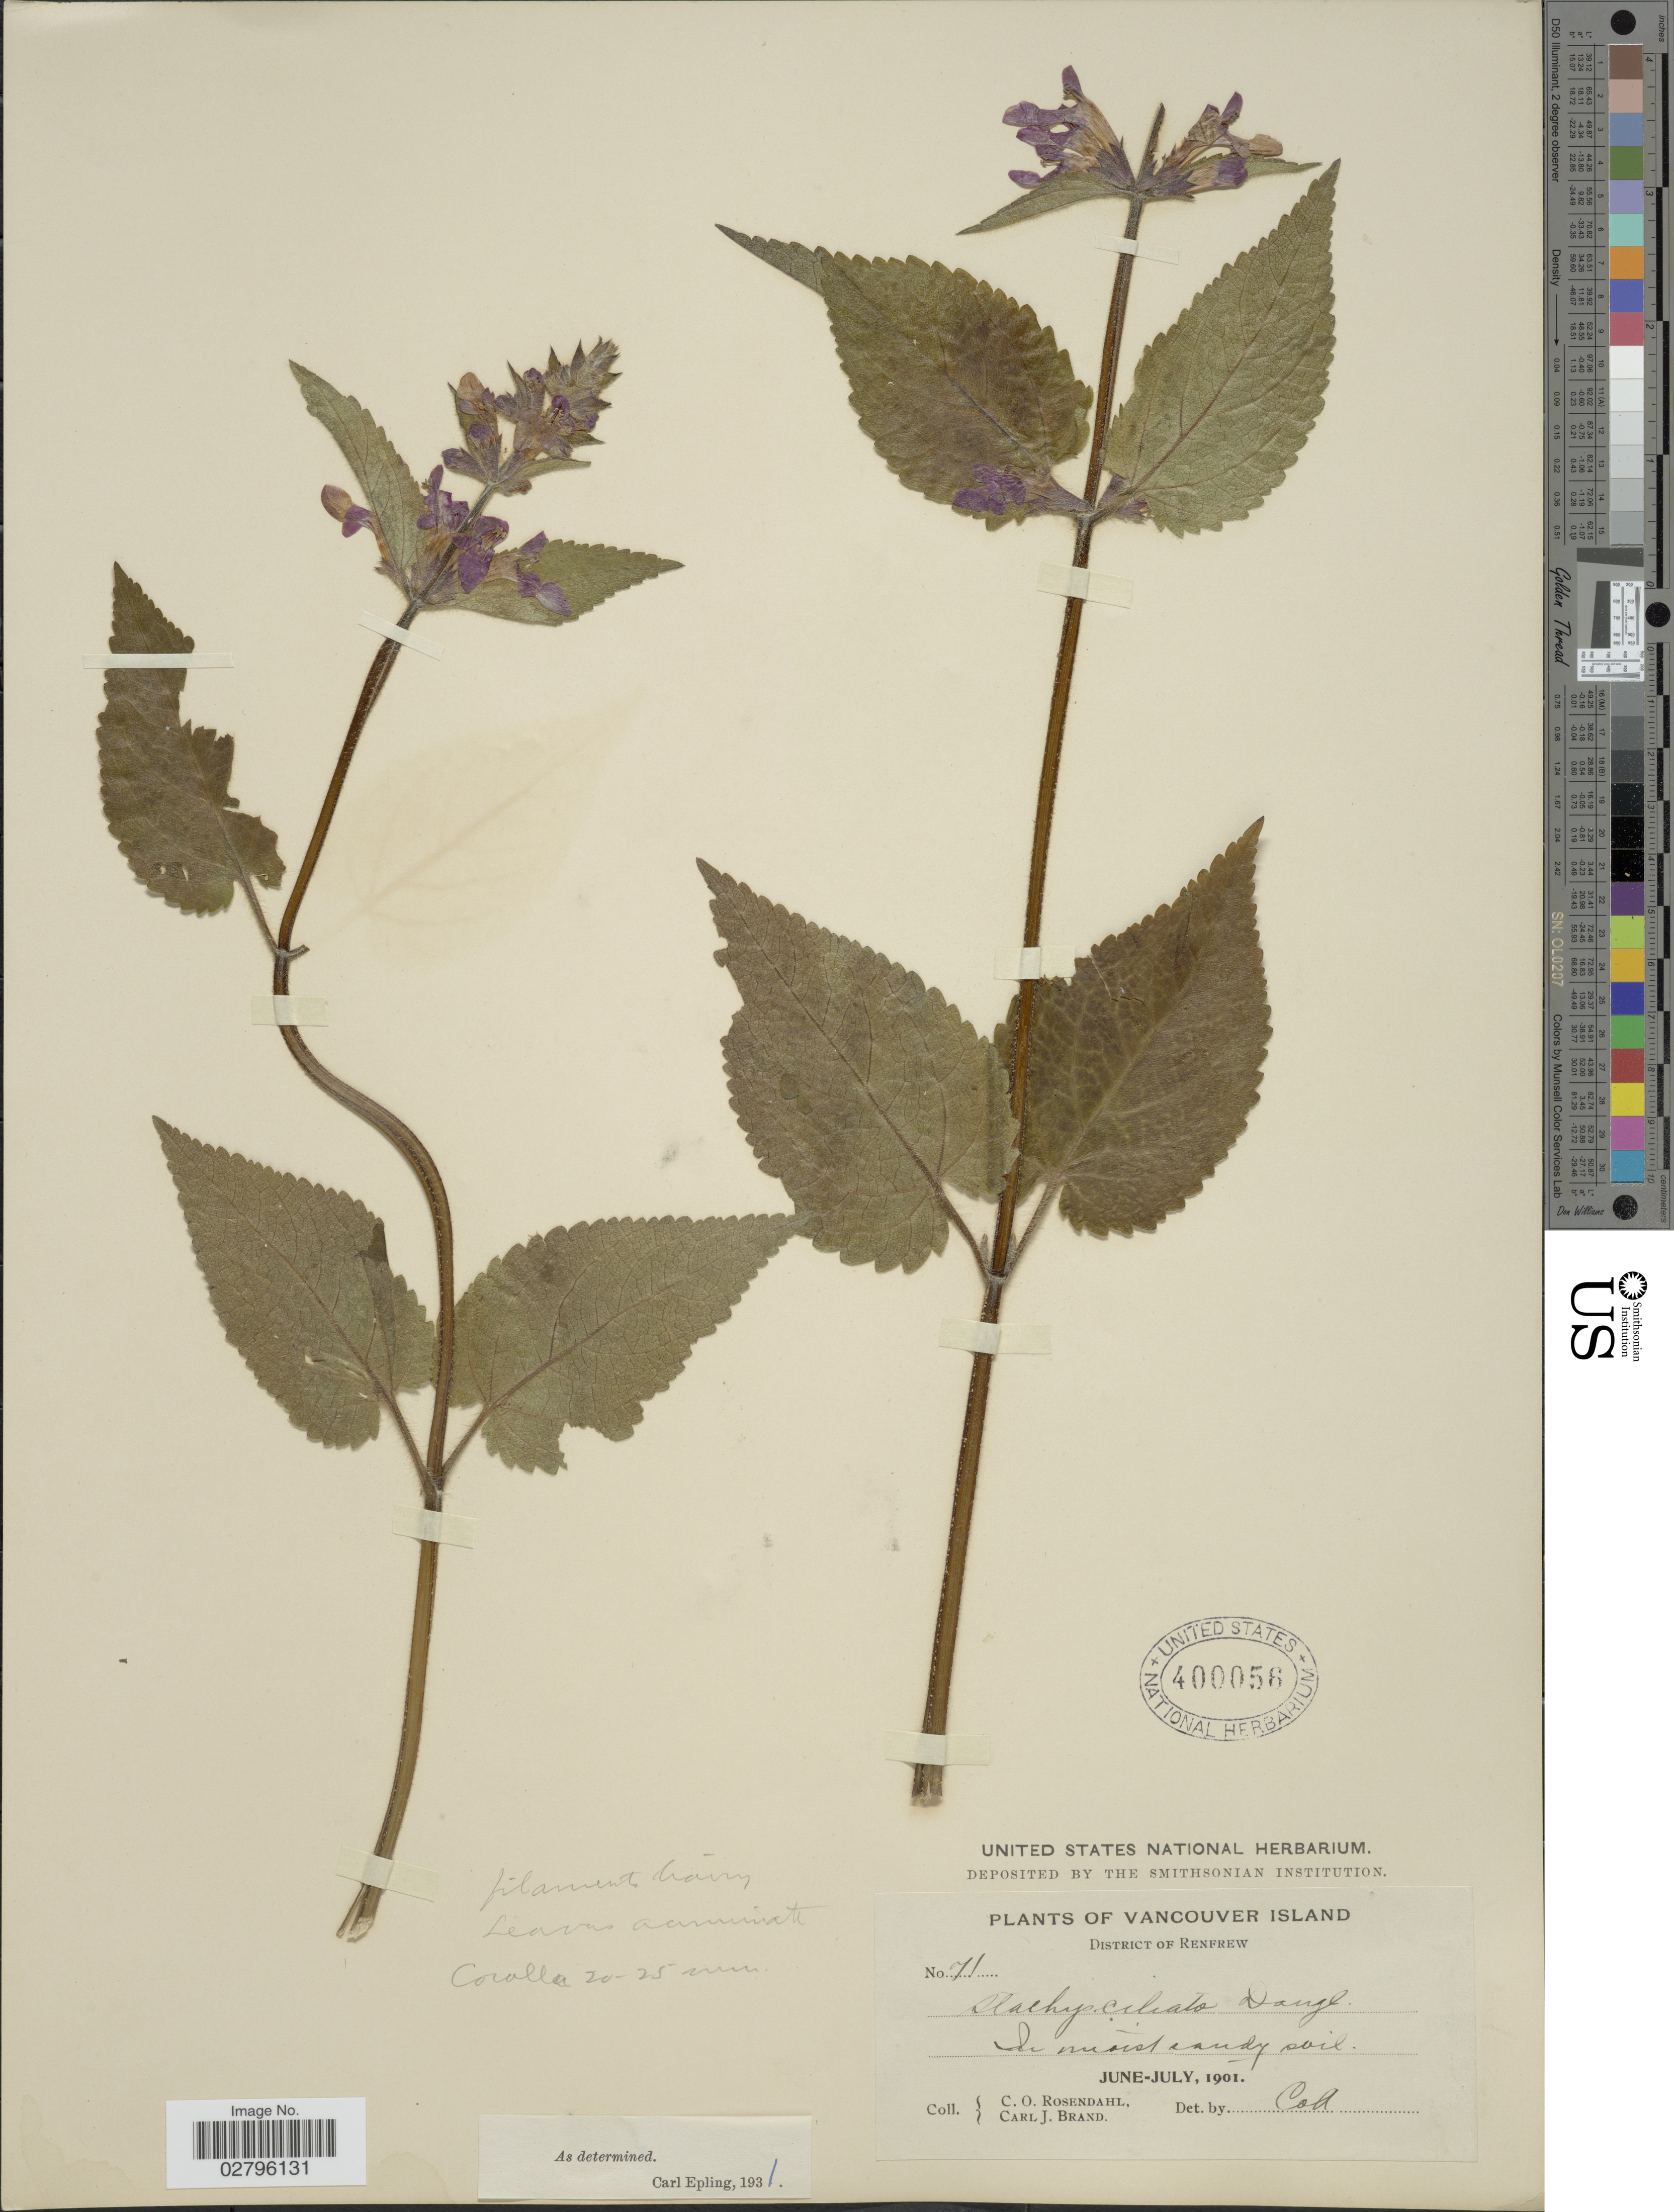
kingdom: Plantae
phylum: Tracheophyta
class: Magnoliopsida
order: Lamiales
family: Lamiaceae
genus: Stachys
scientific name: Stachys ciliata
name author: Douglas ex Benth.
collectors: C. O. Rosendahl & C. J. Brand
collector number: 71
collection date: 1901-06/1901-07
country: Canada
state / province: British Columbia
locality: Vancouver Island. District of Renfrew.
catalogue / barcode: US 400056